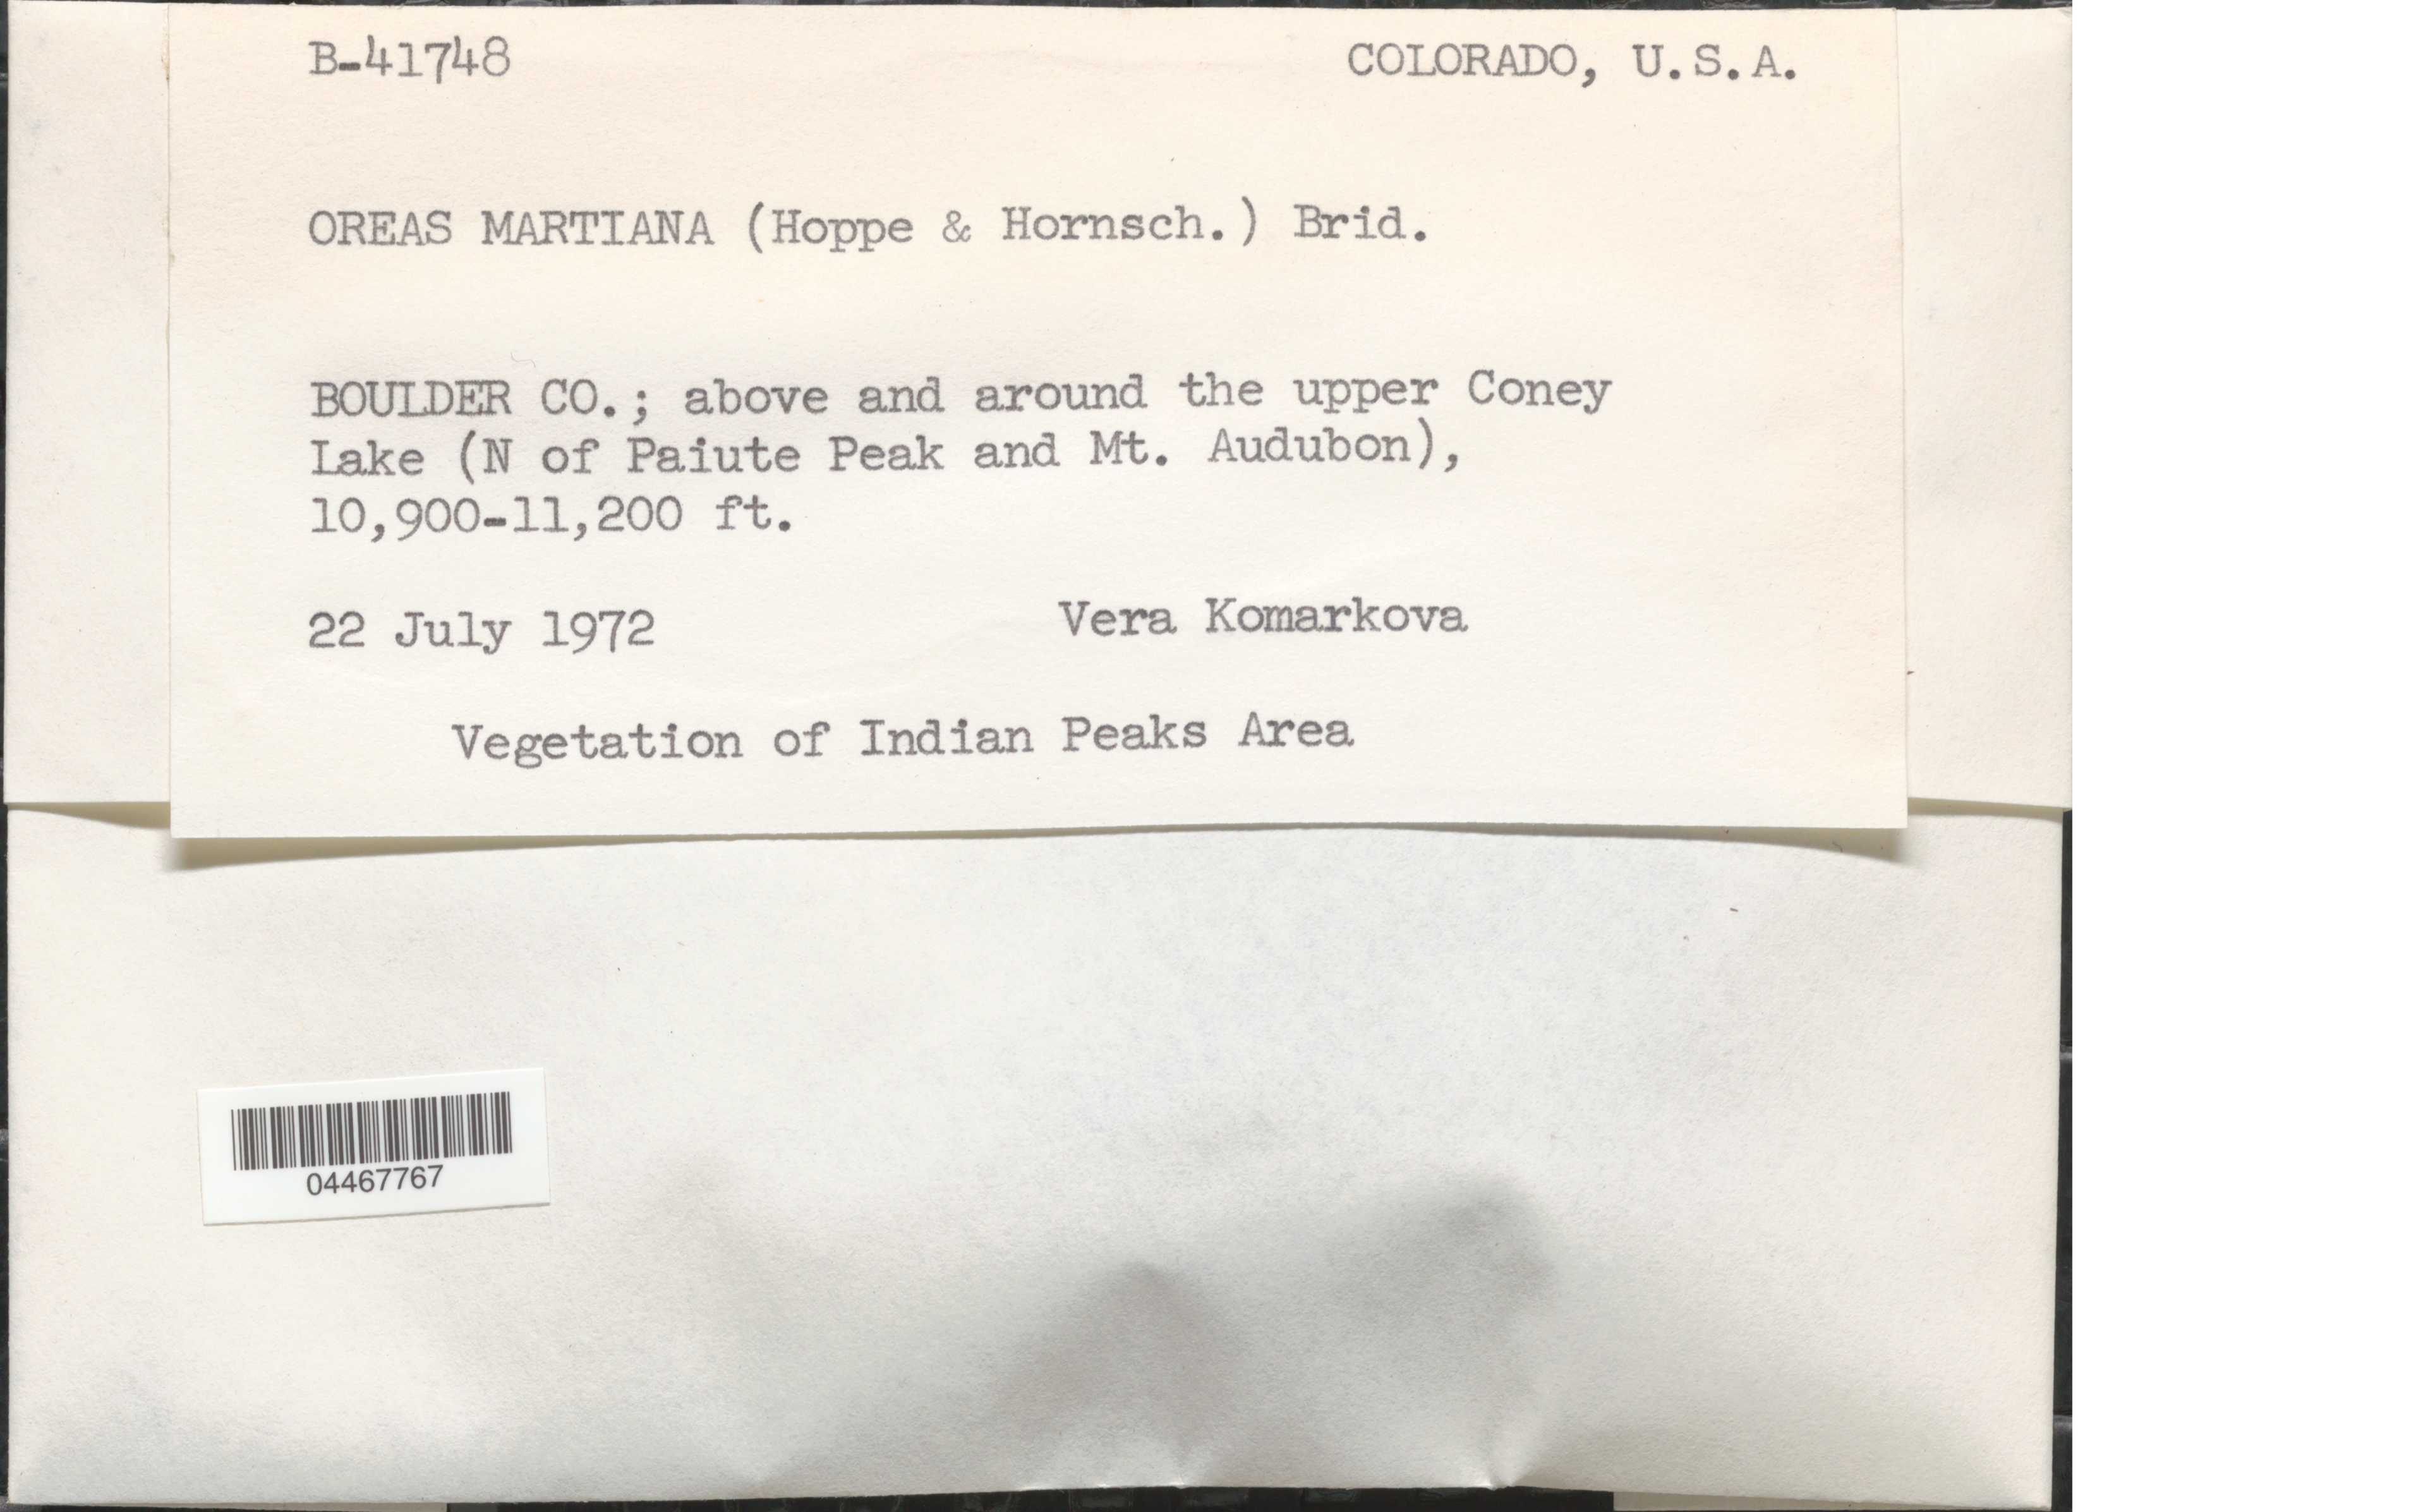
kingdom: Plantae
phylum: Bryophyta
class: Bryopsida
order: Dicranales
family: Rhabdoweisiaceae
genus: Oreas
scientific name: Oreas martiana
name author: (Hoppe & Hornsch.) Brid.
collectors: V. Komarkova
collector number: B-41748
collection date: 1972-07-22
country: United States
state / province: Colorado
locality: Boulder Co.; above and around the upper Coney Lake (N of Paiute Peak and Mt. Audubon). Indian Peaks Area.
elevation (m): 3322